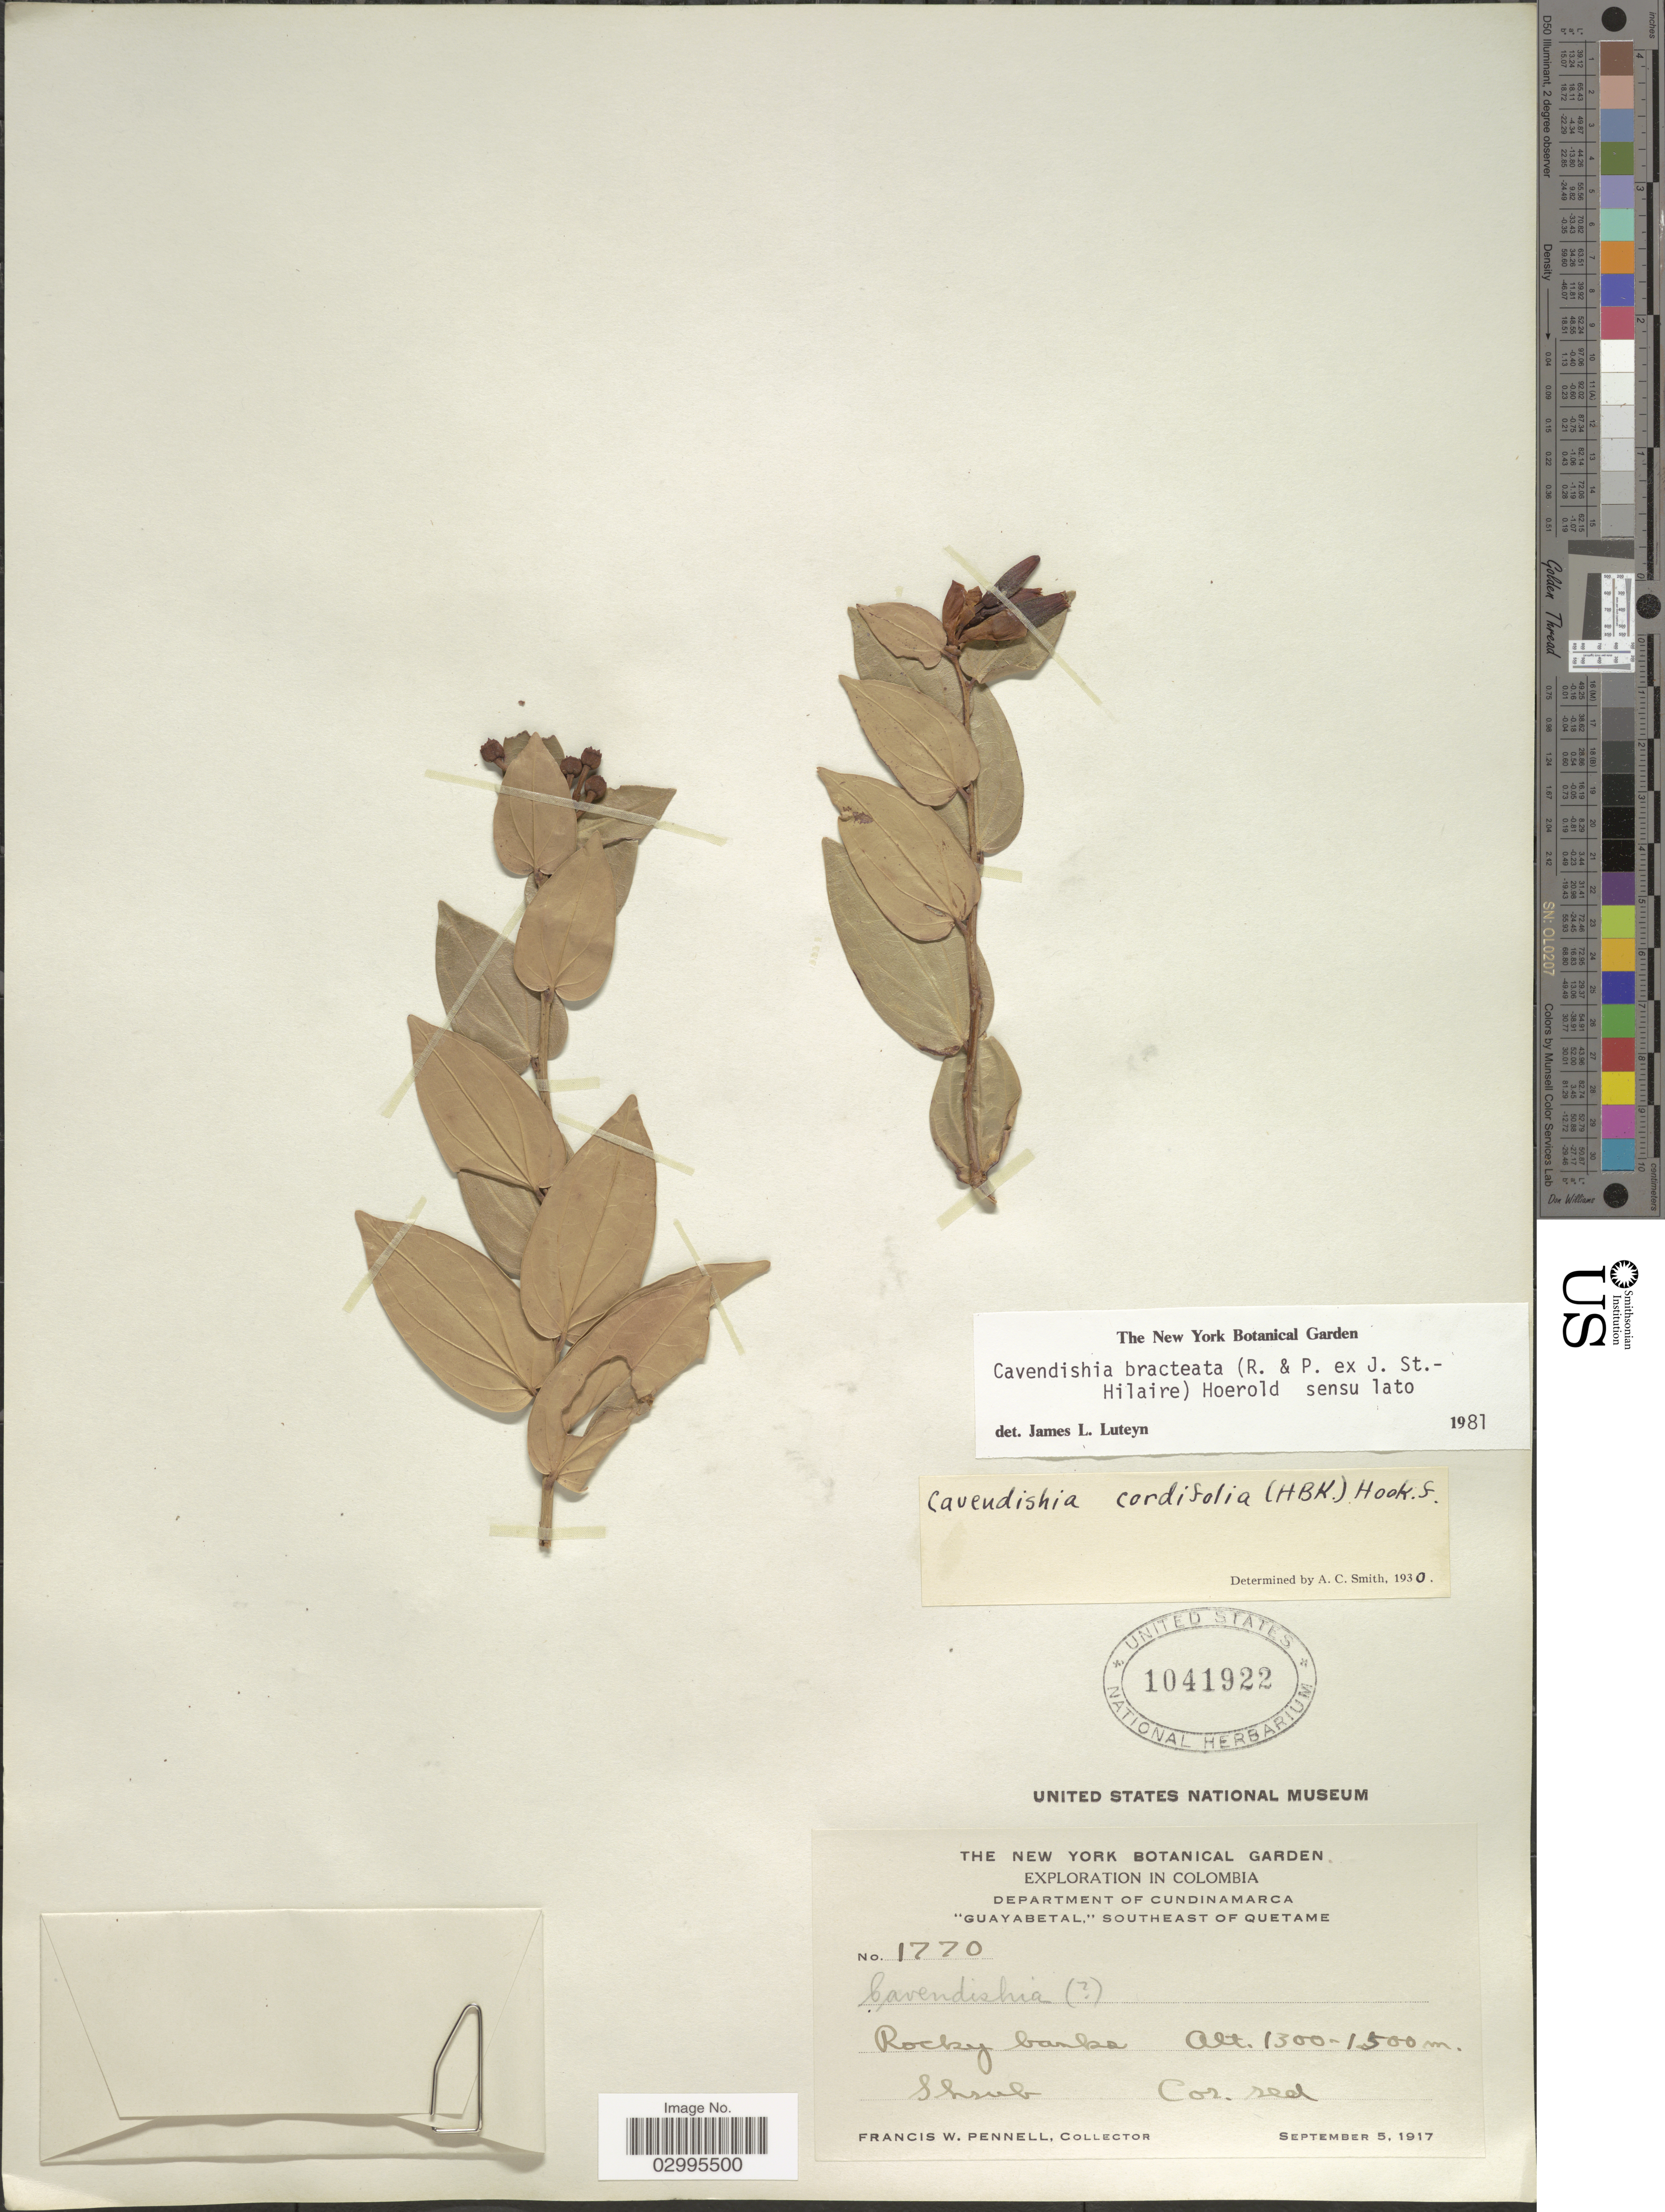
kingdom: Plantae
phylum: Tracheophyta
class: Magnoliopsida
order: Ericales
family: Ericaceae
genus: Cavendishia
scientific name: Cavendishia bracteata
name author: (Ruiz & Pav. ex J. St.-Hil.) Hoerold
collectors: F. W. Pennell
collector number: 1770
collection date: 1917-09-05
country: Colombia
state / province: Cundinamarca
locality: Department of Cundinamarca 'Guayabetal,' Southeast of Quetame. Rocky banks.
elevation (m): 1300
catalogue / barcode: US 1041922